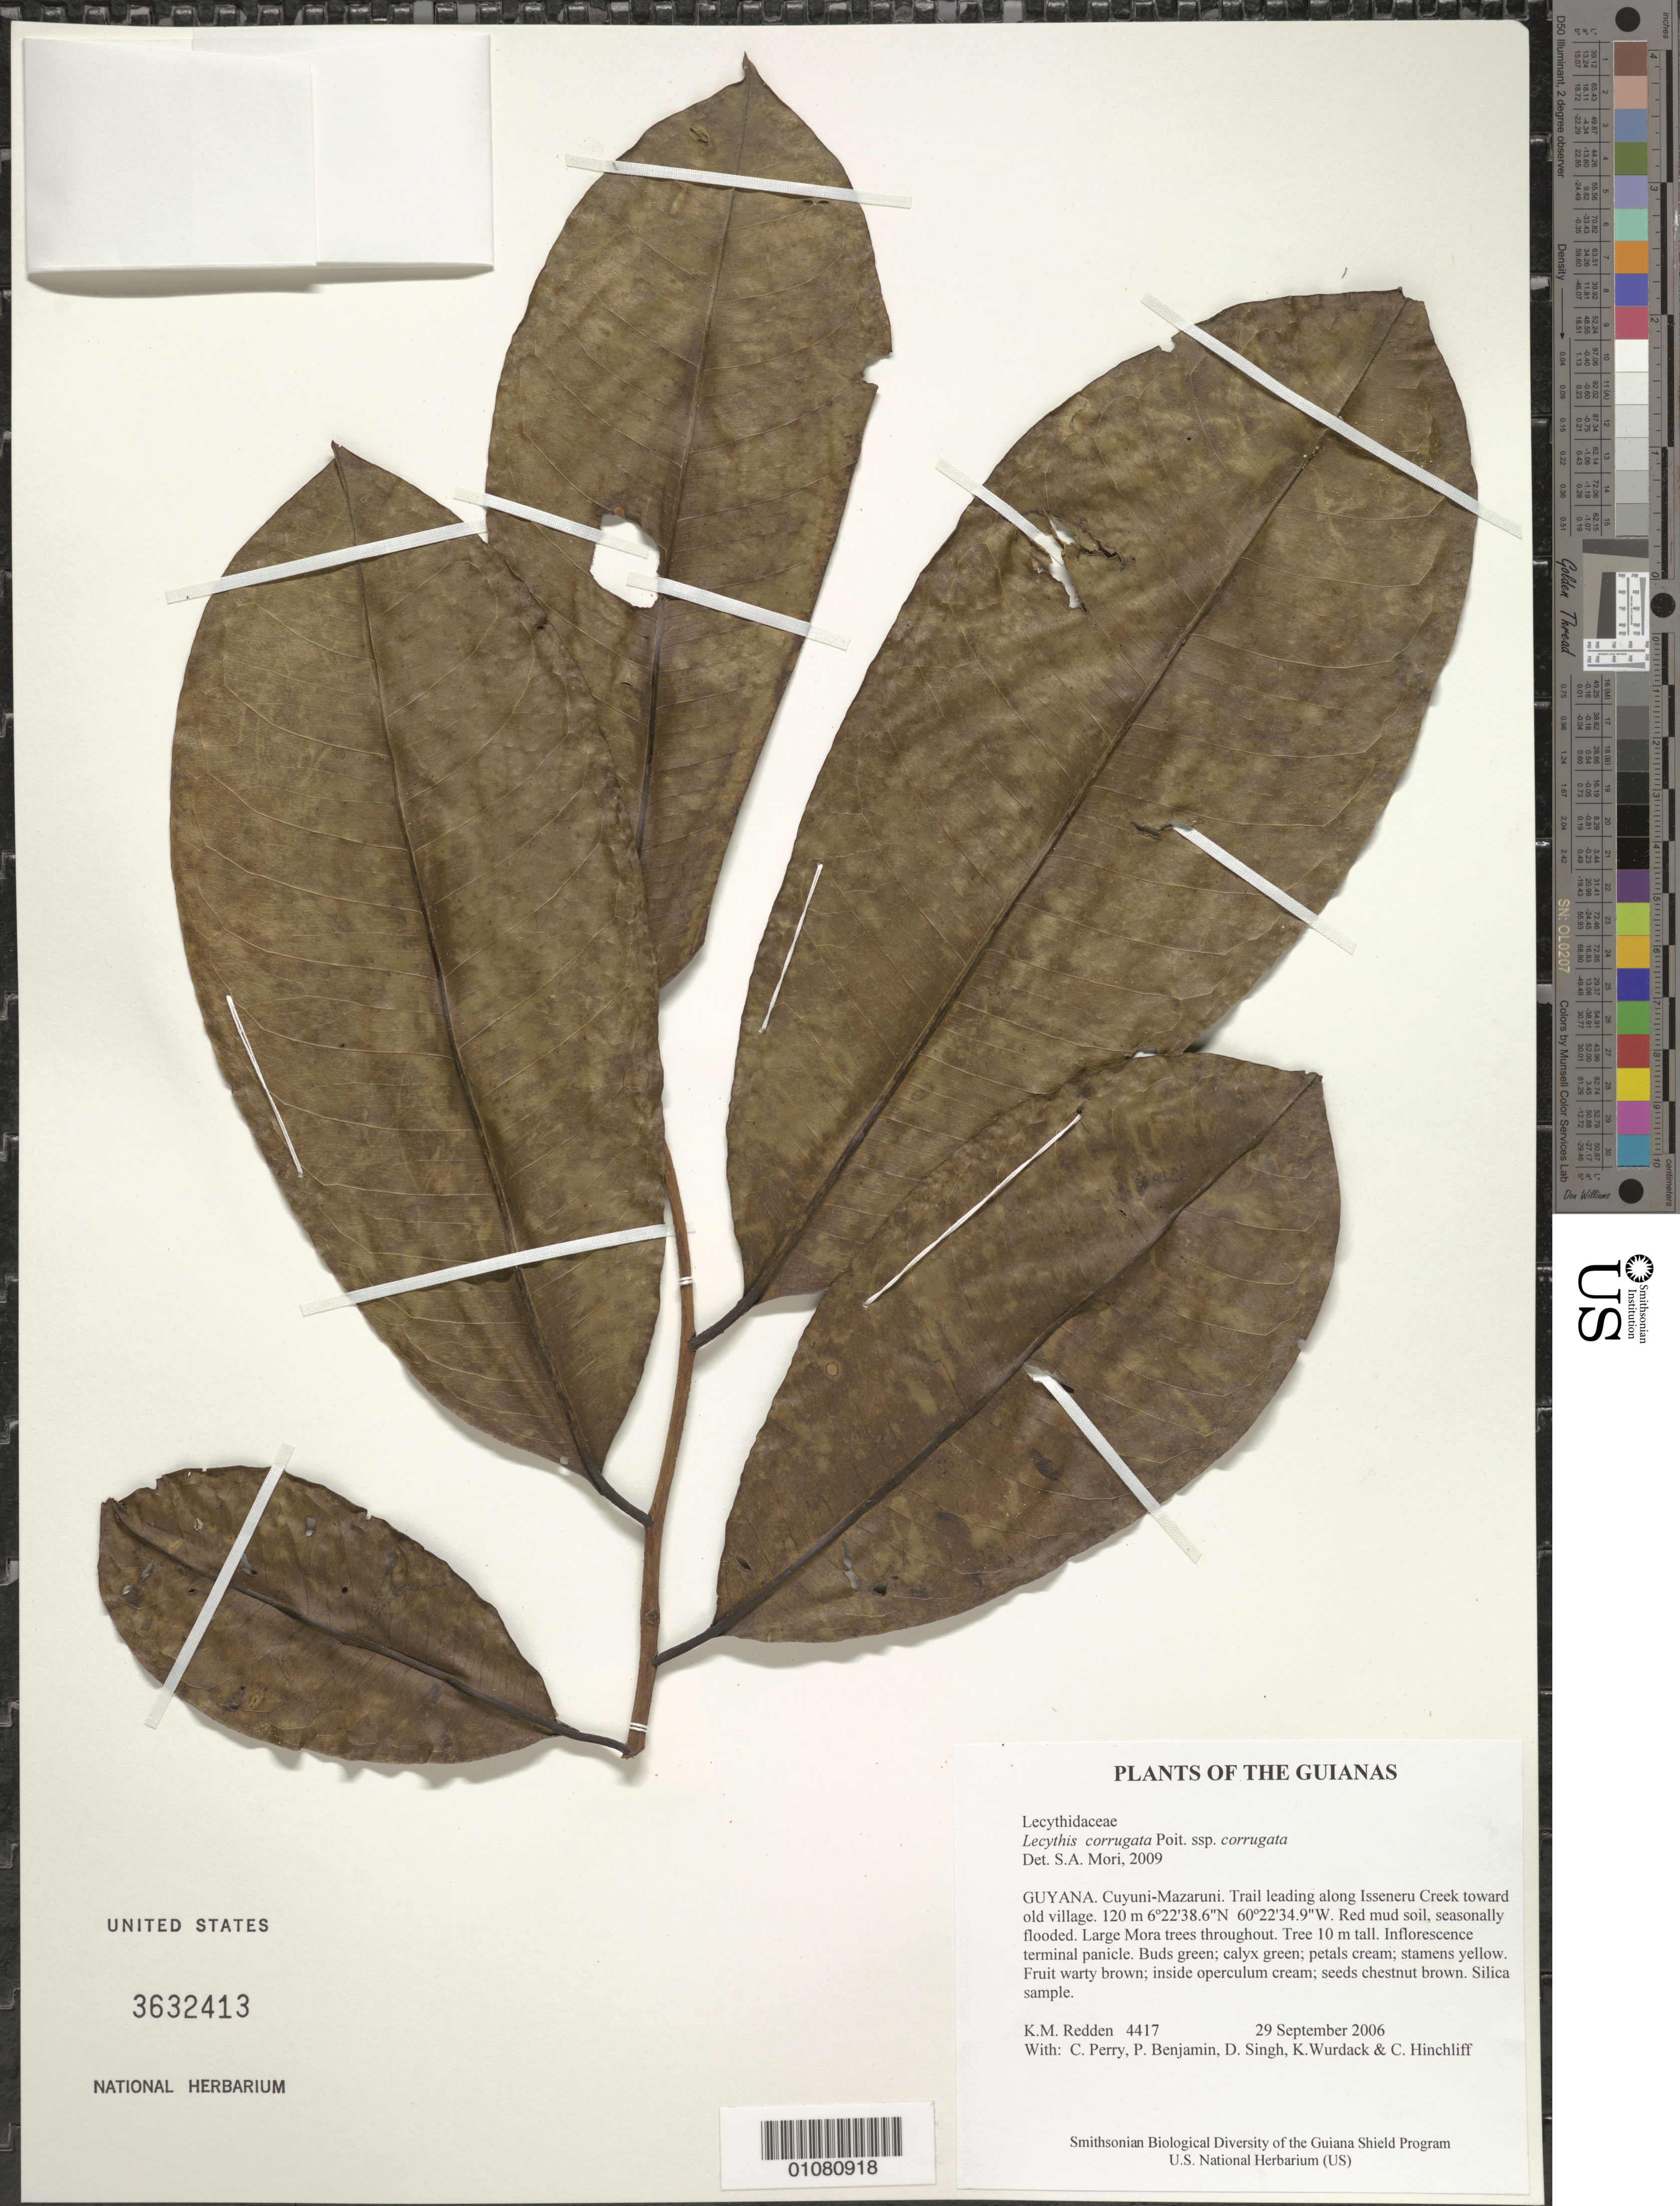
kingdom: Plantae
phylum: Tracheophyta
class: Magnoliopsida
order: Ericales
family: Lecythidaceae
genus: Lecythis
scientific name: Lecythis corrugata subsp. corrugata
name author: Poit.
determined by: Mori, Scott A.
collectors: K. M. Redden, C. Perry, P. Benjamin, D. Singh, K. Wurdack & C. E. Hinchliff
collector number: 4417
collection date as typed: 29 September 2006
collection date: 2006-09-29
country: Guyana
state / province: Cuyuni-Mazaruni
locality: Trail leading along Isseneru Creek toward old village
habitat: Red mud soil, seasonally flooded. Large Mora trees throughout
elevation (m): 120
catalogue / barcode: US 3632413